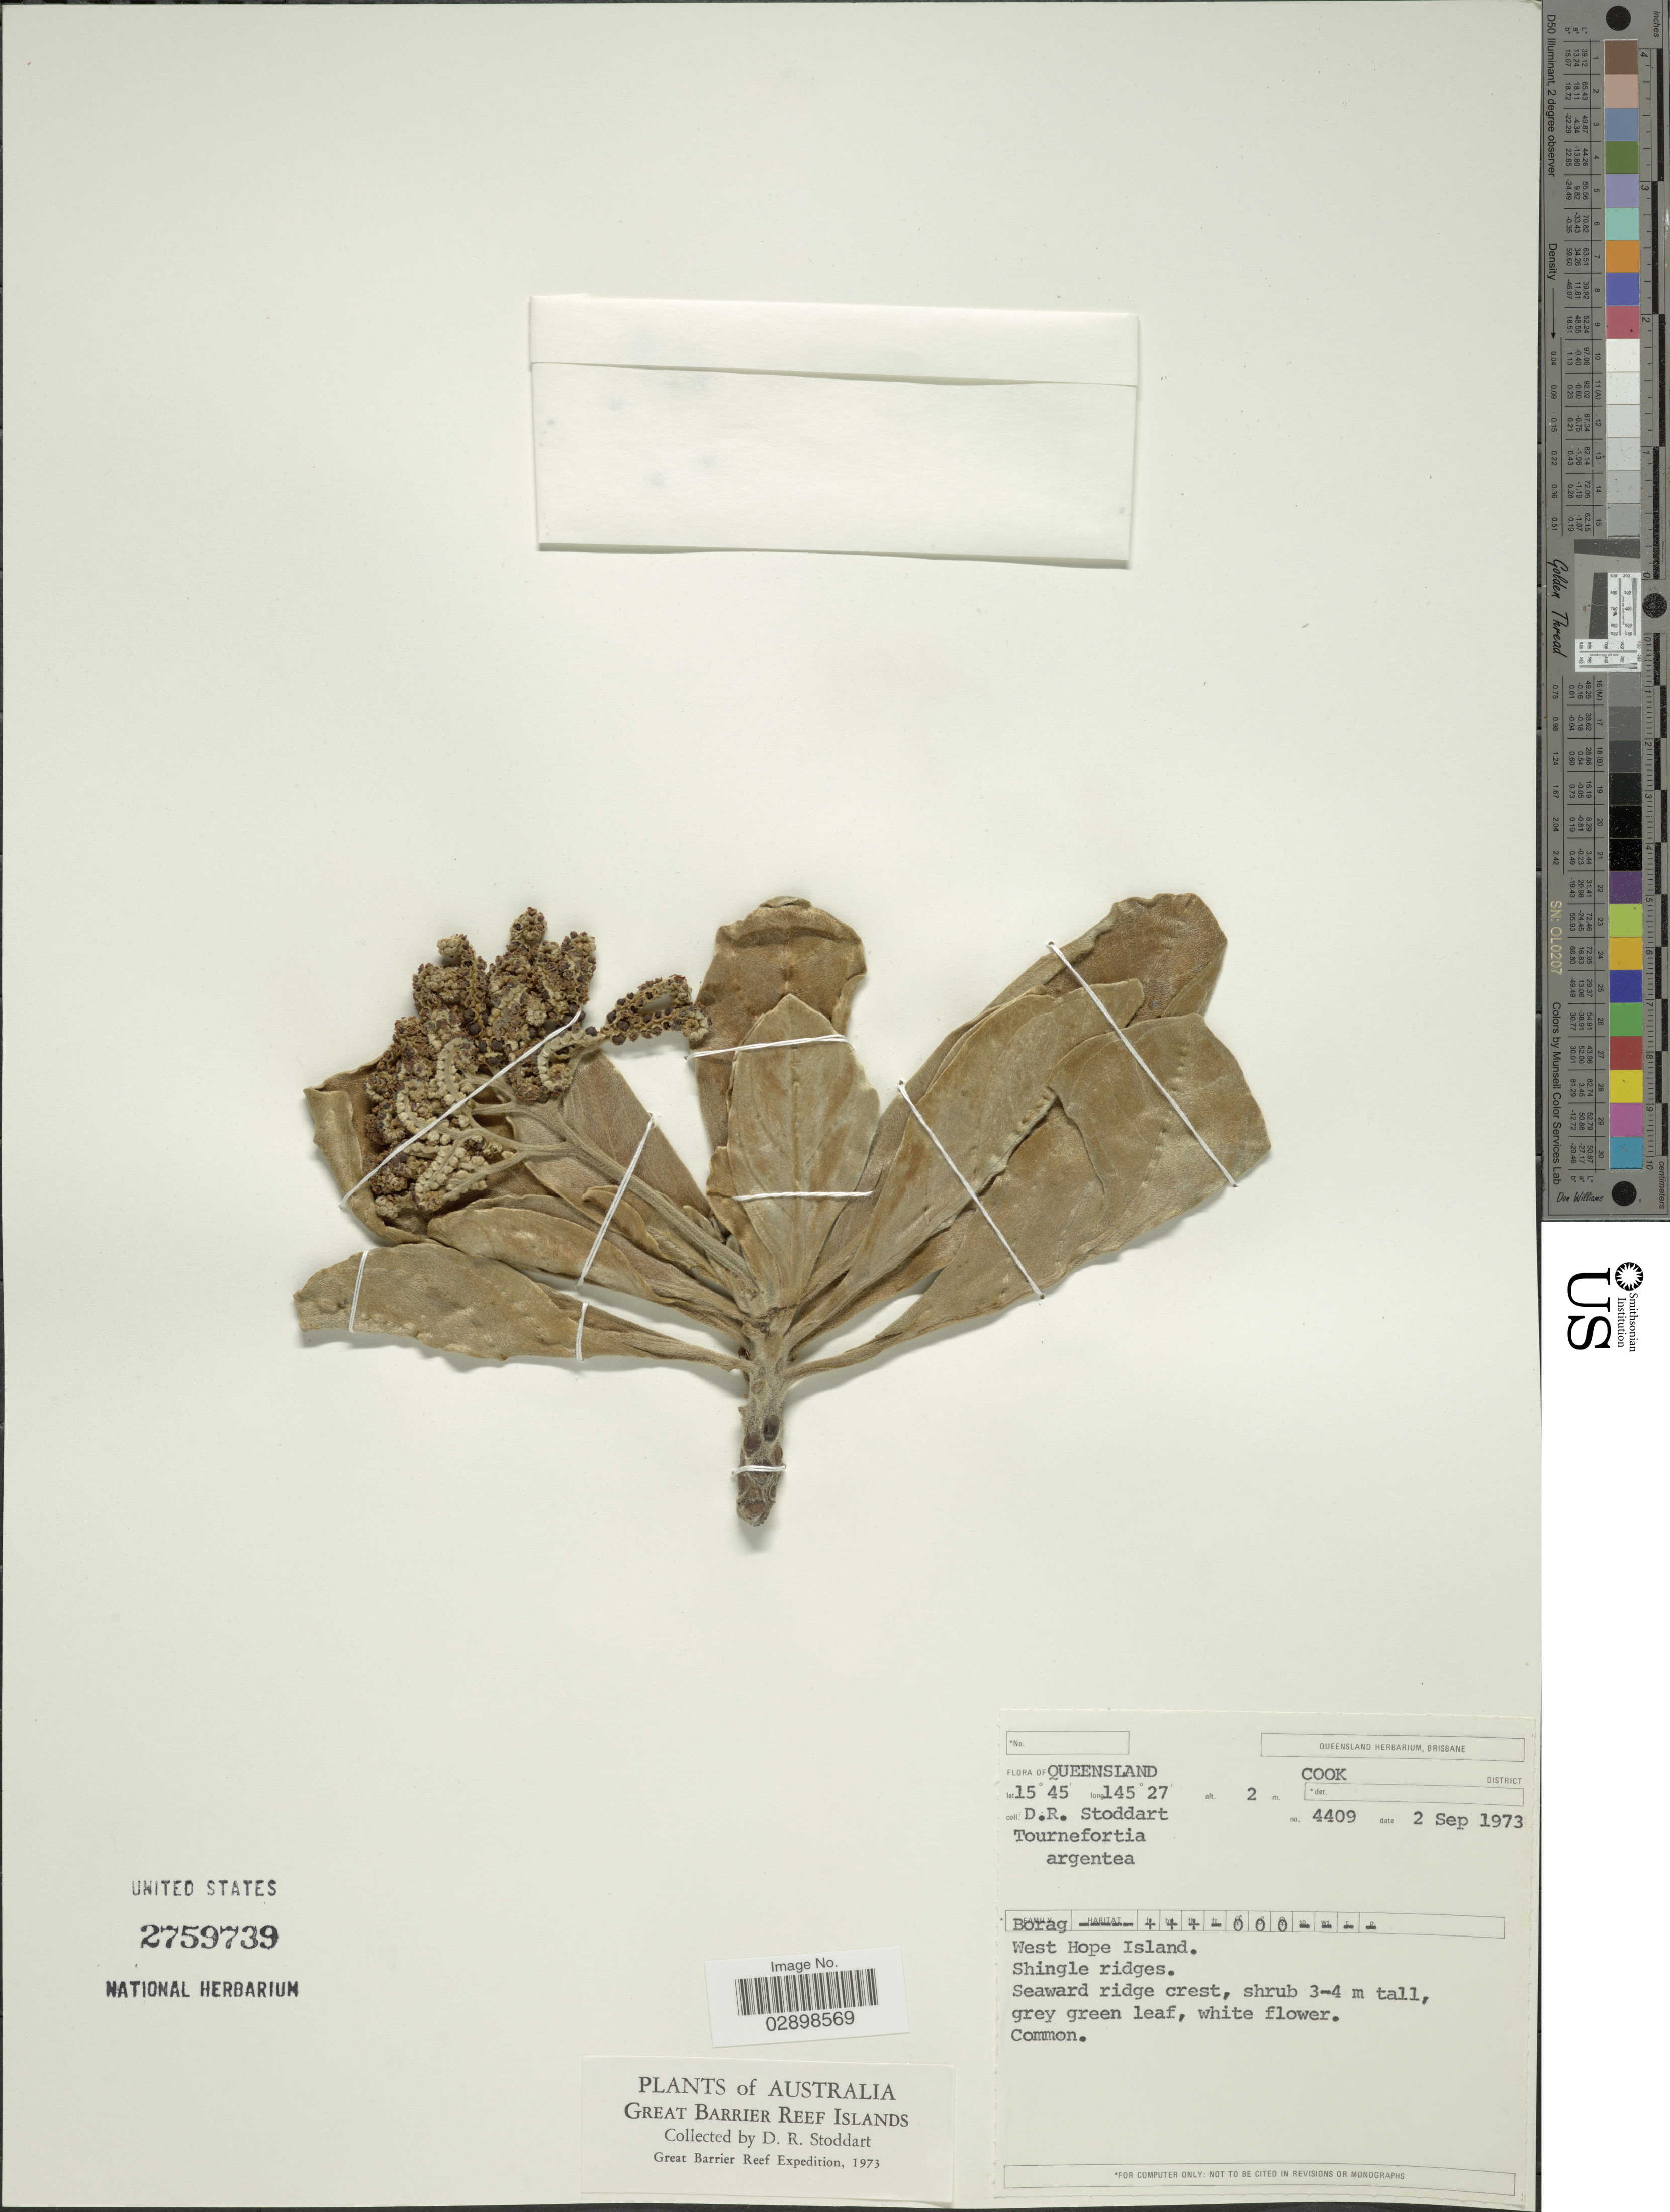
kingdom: Plantae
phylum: Tracheophyta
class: Magnoliopsida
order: Boraginales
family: Heliotropiaceae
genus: Tournefortia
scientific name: Tournefortia argentea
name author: L. f.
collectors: D. R. Stoddart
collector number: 4409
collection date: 1973-09-02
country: Australia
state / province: Queensland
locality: Cook District. West Hope Island.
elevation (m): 2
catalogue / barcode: US 2759739